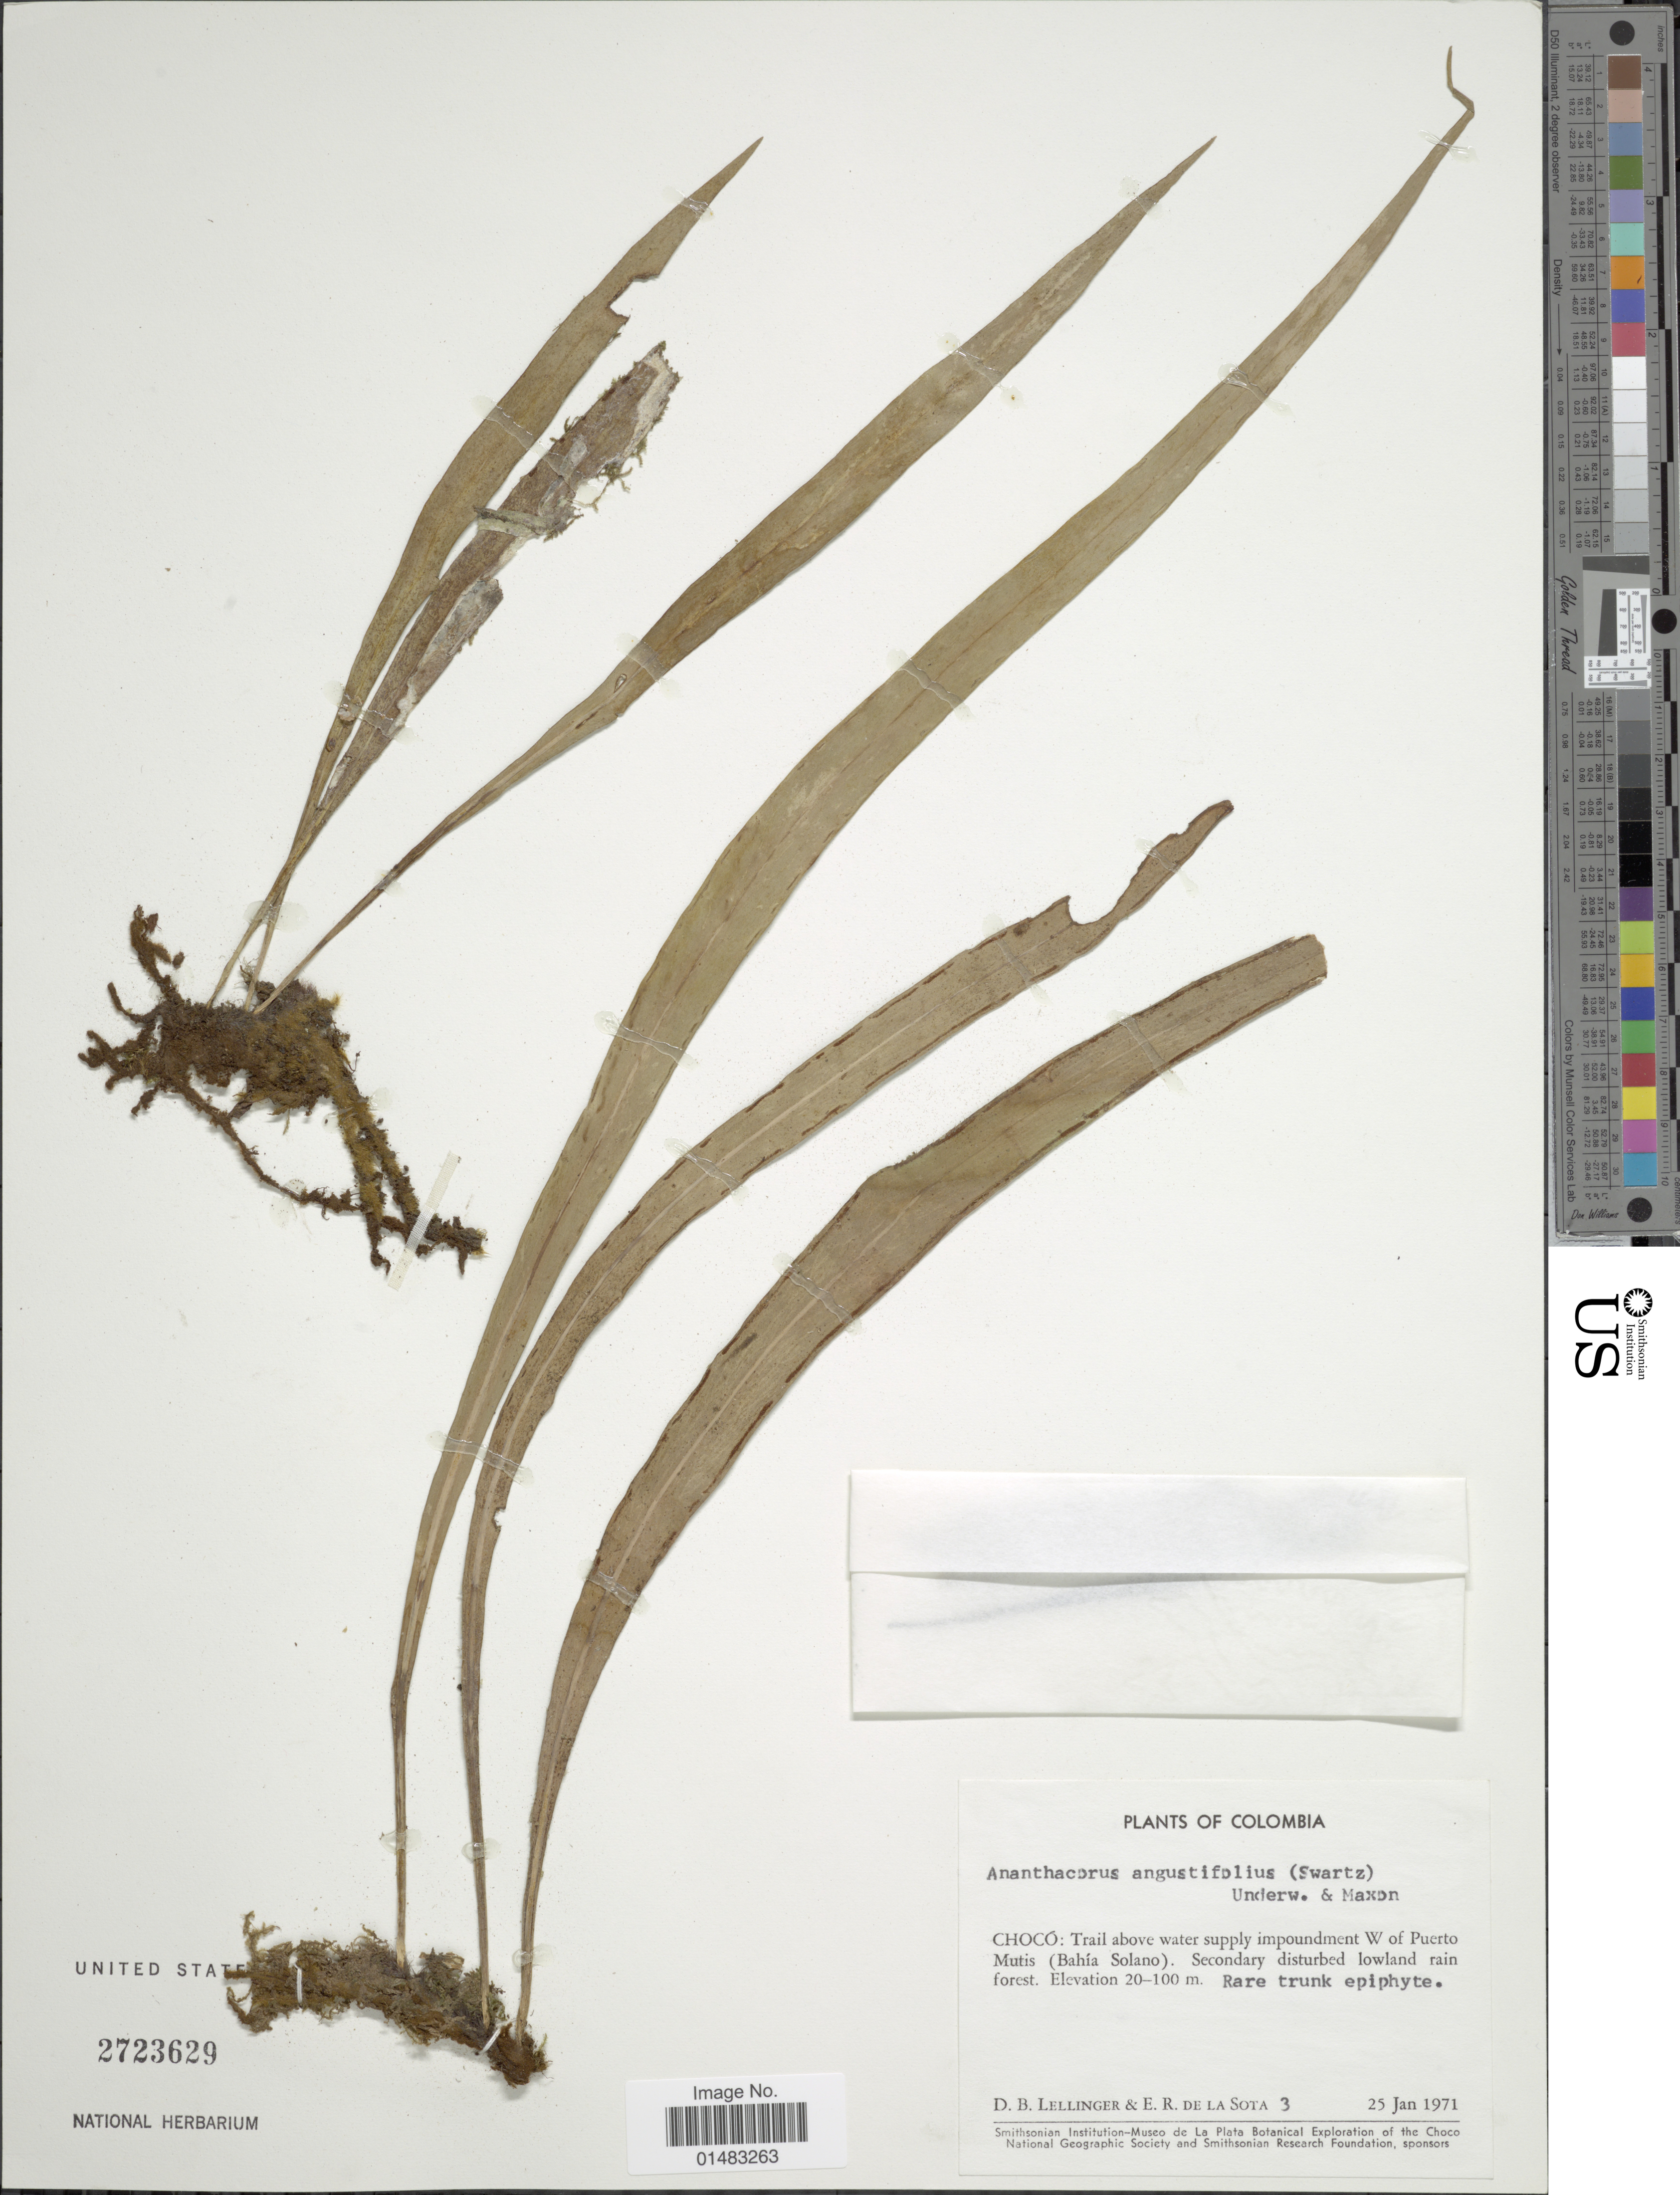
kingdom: Plantae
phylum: Tracheophyta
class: Polypodiopsida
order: Polypodiales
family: Pteridaceae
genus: Ananthacorus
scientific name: Ananthacorus angustifolius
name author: (Sw.) Underw. & Maxon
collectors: D. B. Lellinger & E. R. de la Sota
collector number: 3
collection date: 1971-01-25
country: Colombia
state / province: Chocó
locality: Trail Above Water supply impoundment W of Puerto Mutis (Bahía Solano)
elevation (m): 20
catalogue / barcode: US 2723629